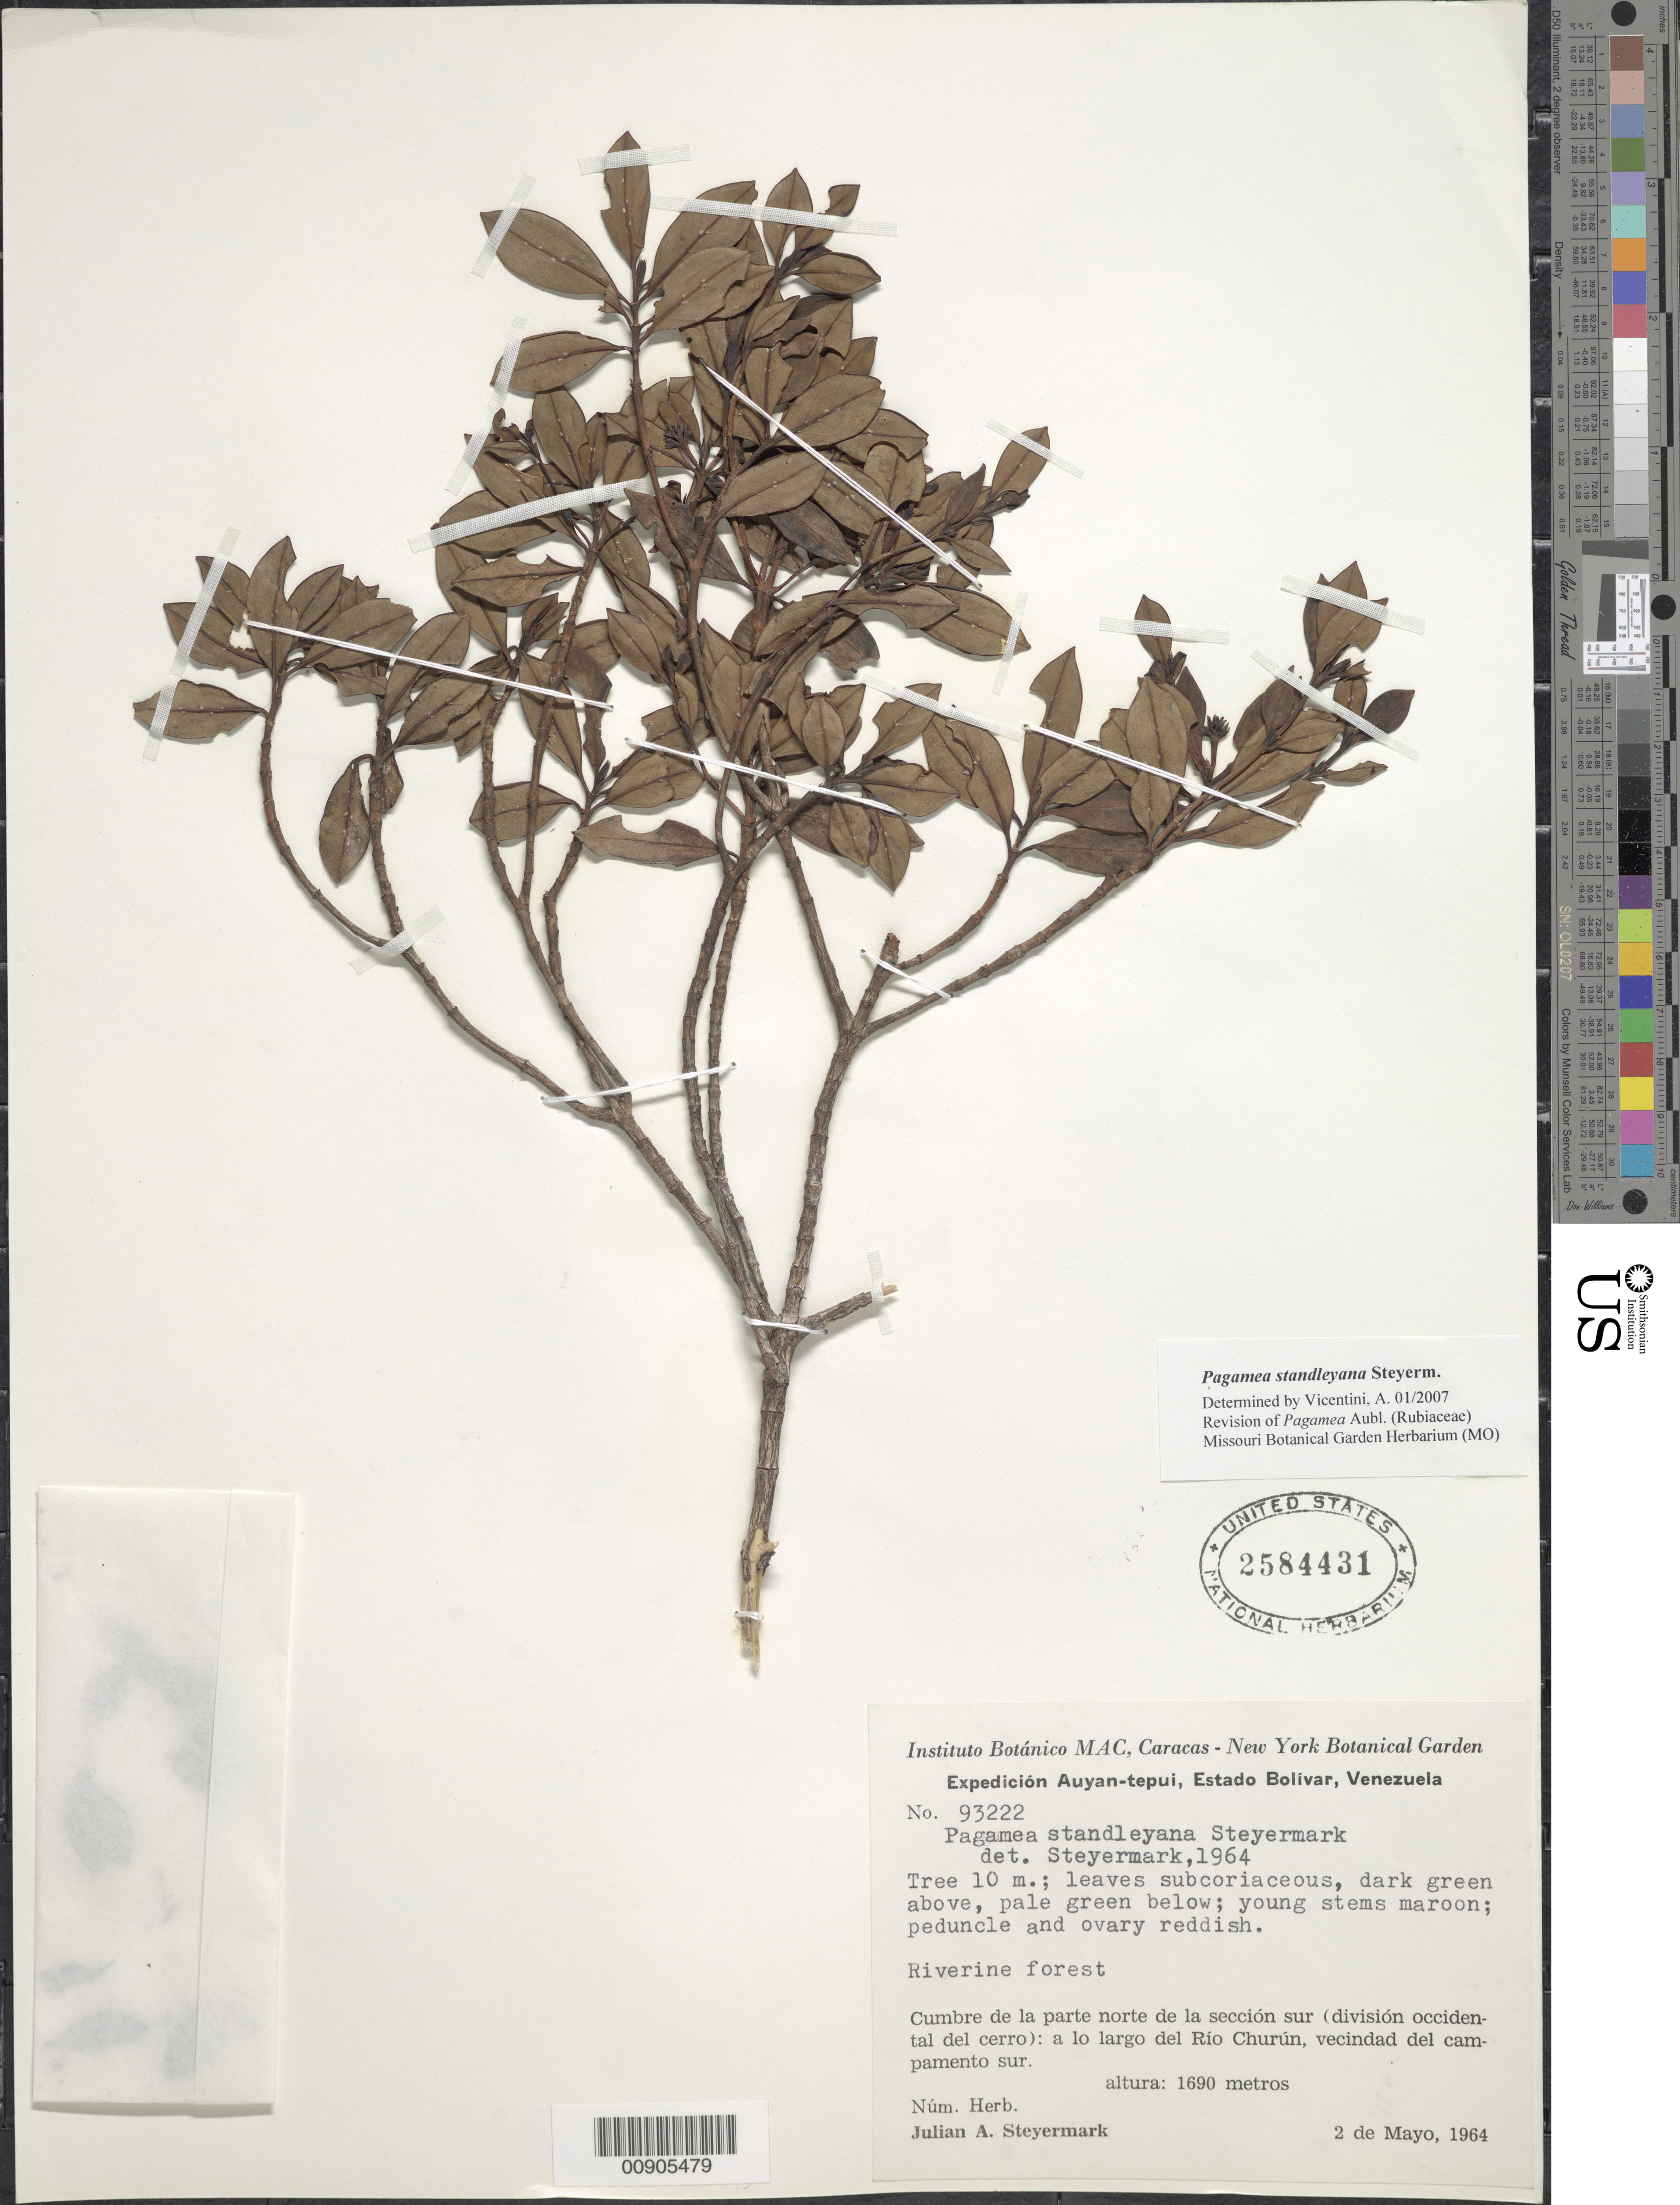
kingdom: Plantae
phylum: Tracheophyta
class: Magnoliopsida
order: Gentianales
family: Rubiaceae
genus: Pagamea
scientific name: Pagamea standleyana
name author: Steyerm.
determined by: Vicentini, A.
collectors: J. Steyermark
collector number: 93222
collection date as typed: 2-May-64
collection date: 1964-05-02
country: Venezuela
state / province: Bolívar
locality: Auyan-tepuí, Río Churún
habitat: Riverine forest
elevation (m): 1690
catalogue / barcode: US 2584431